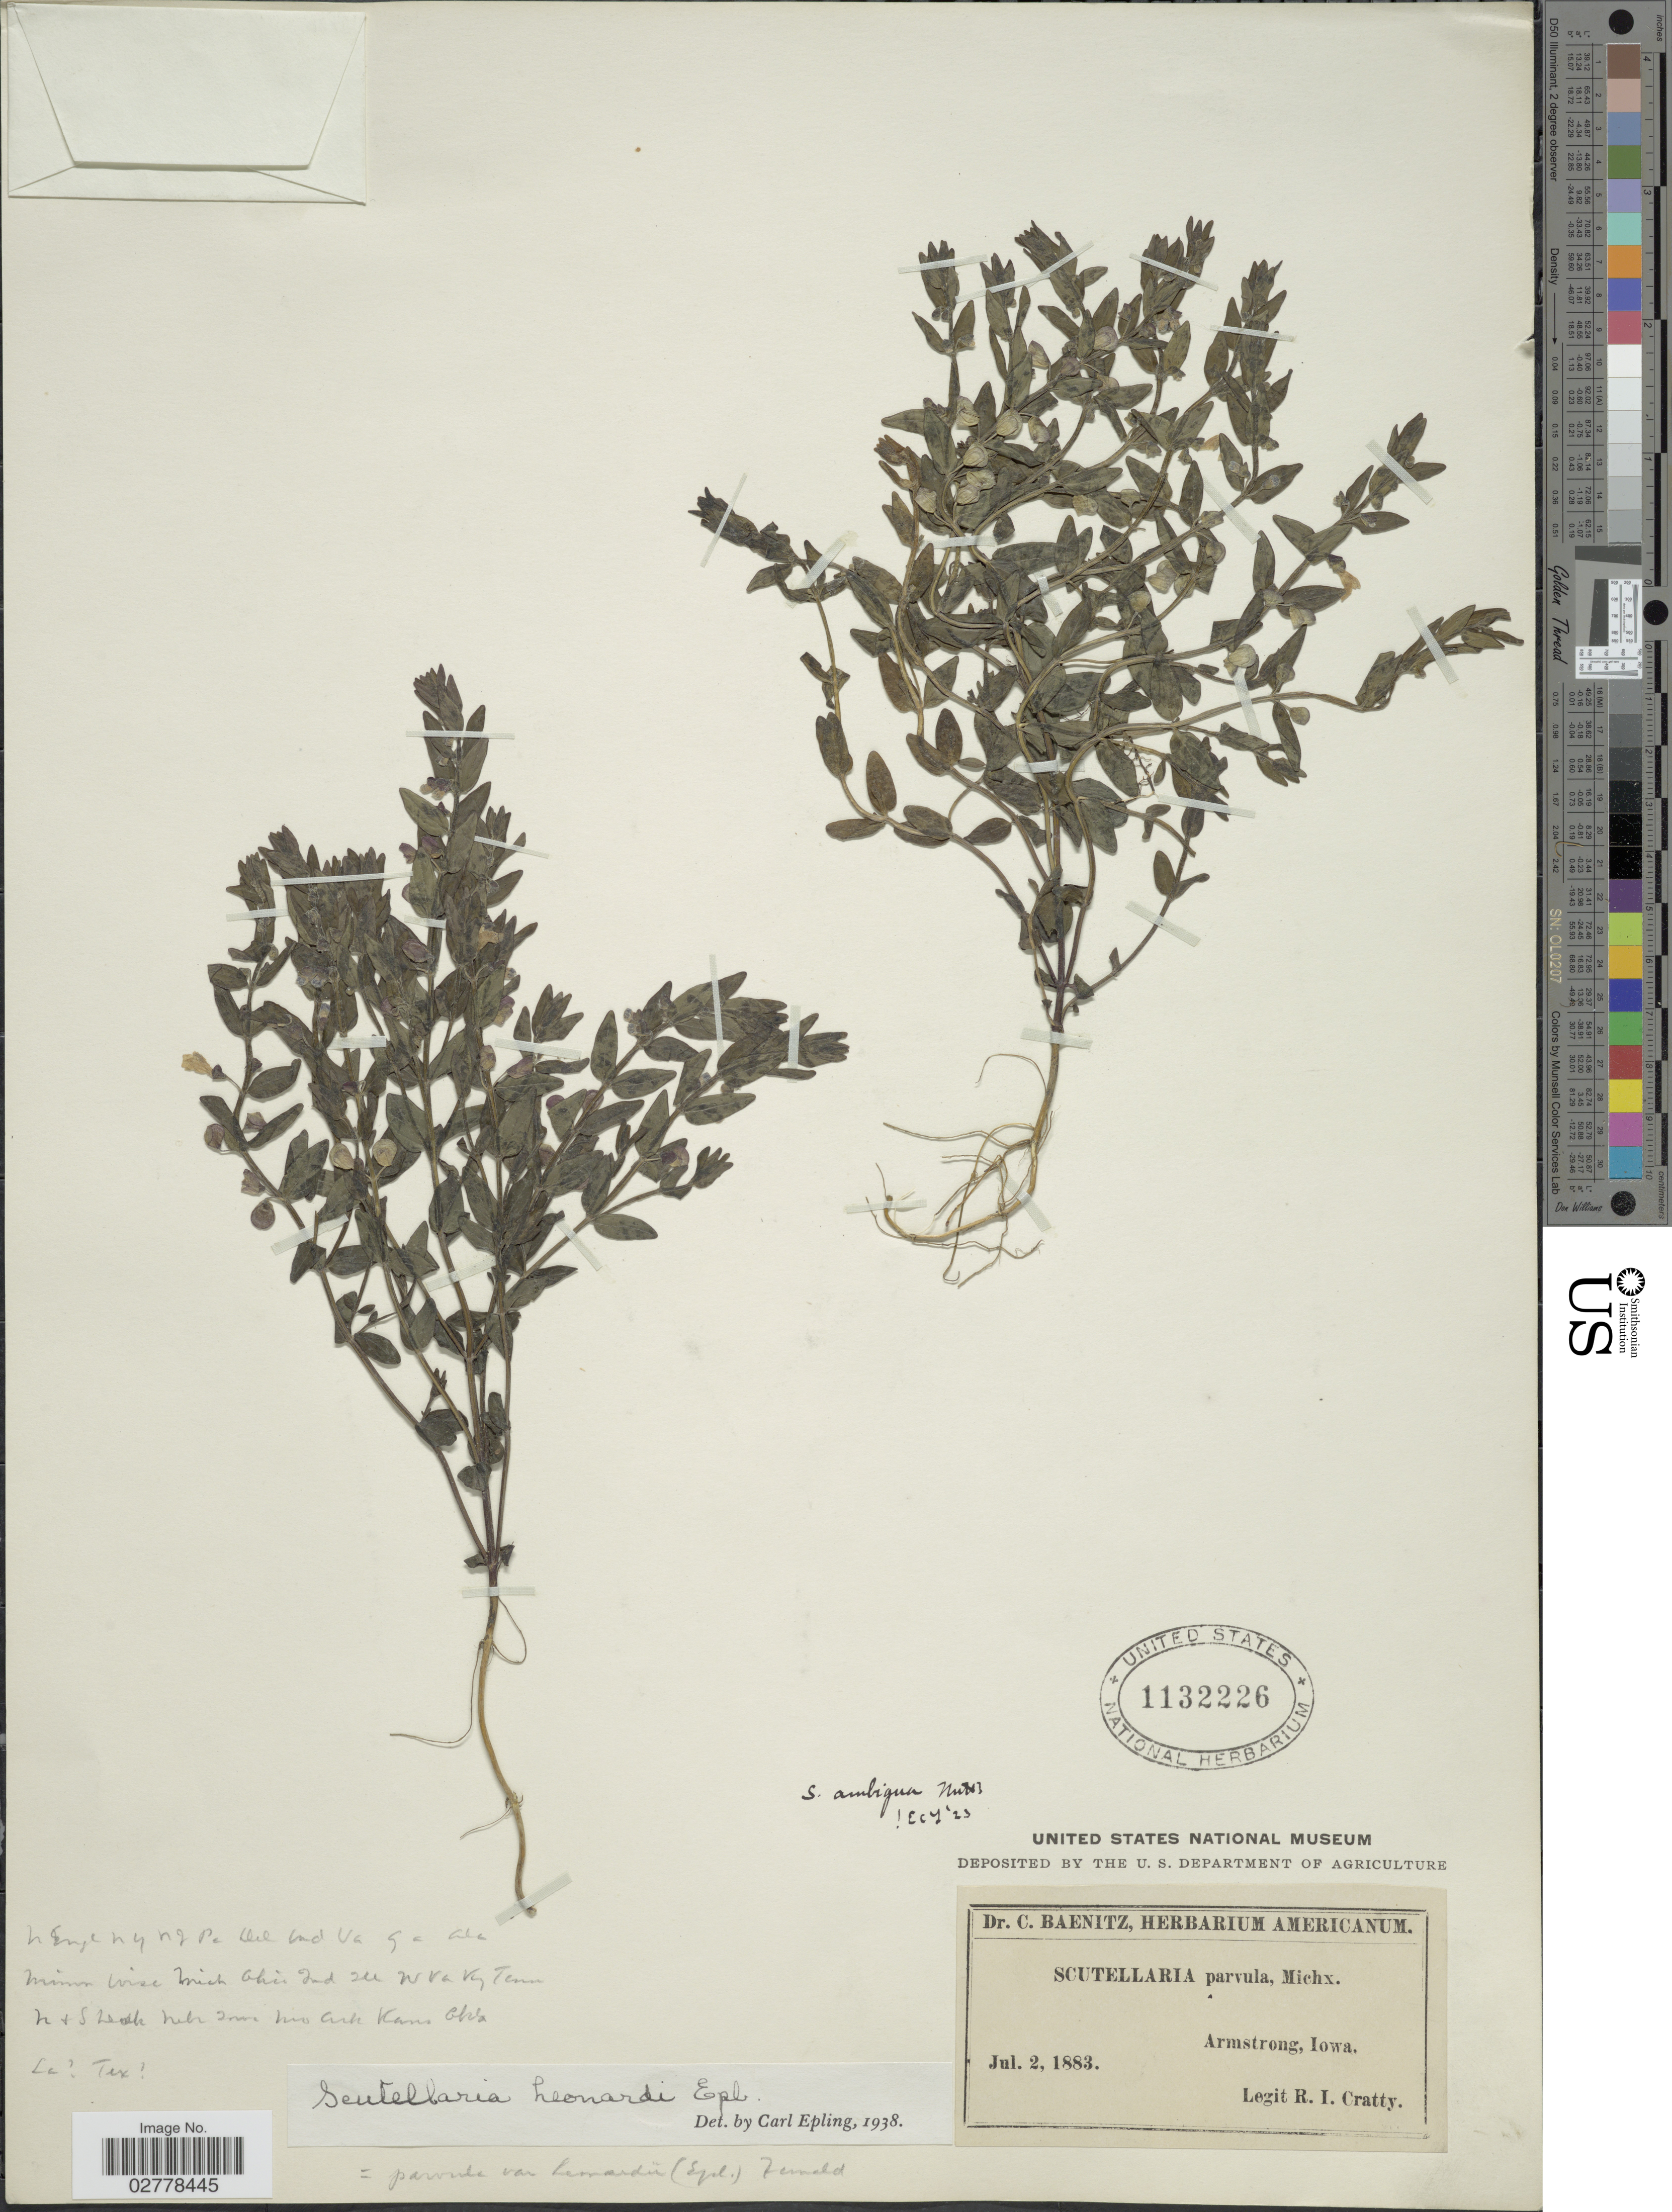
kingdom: Plantae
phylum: Tracheophyta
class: Magnoliopsida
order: Lamiales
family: Lamiaceae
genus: Scutellaria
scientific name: Scutellaria leonardii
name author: Epling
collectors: R. Cratty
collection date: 1883-07-02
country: United States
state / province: Iowa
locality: Armstrong.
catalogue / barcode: US 1132226